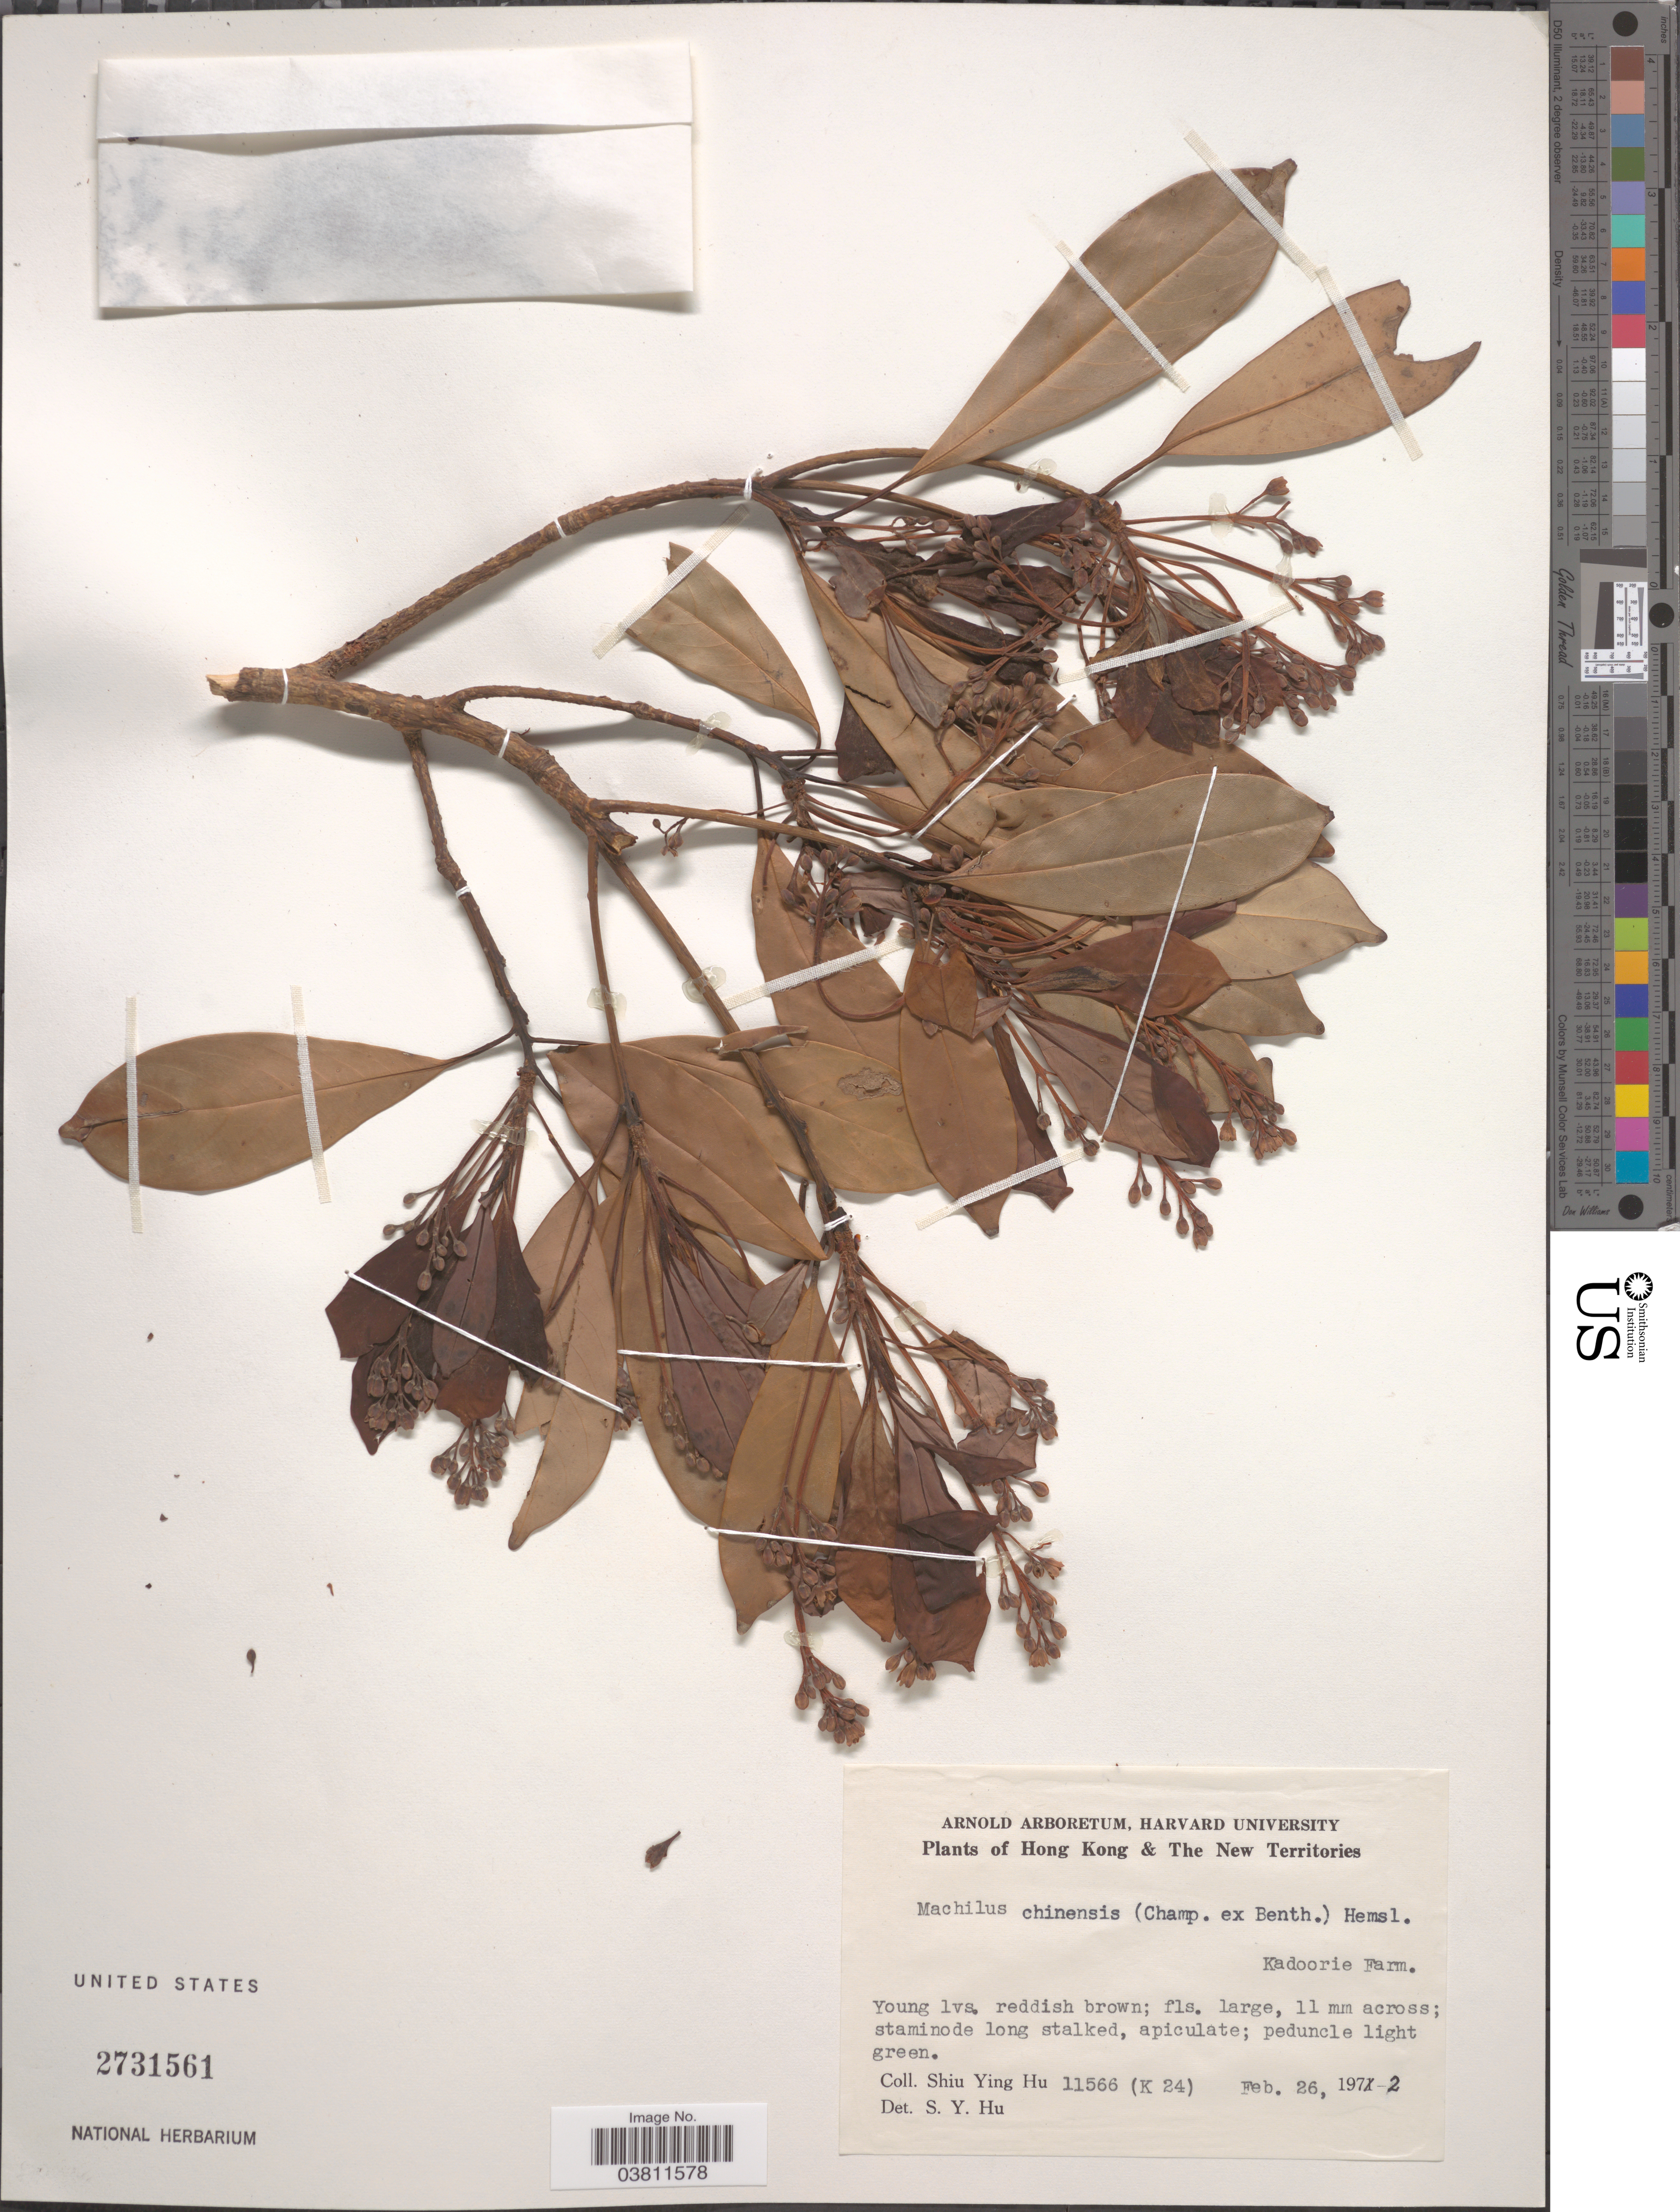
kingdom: Plantae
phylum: Tracheophyta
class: Magnoliopsida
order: Laurales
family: Lauraceae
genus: Machilus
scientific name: Machilus chinensis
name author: (Benth.) Hemsl.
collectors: S. Y. Hu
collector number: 11566 (K24)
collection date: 1972-02-26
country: China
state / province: Hong Kong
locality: The New Territories. Kadoorie Farm.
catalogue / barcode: US 2731561